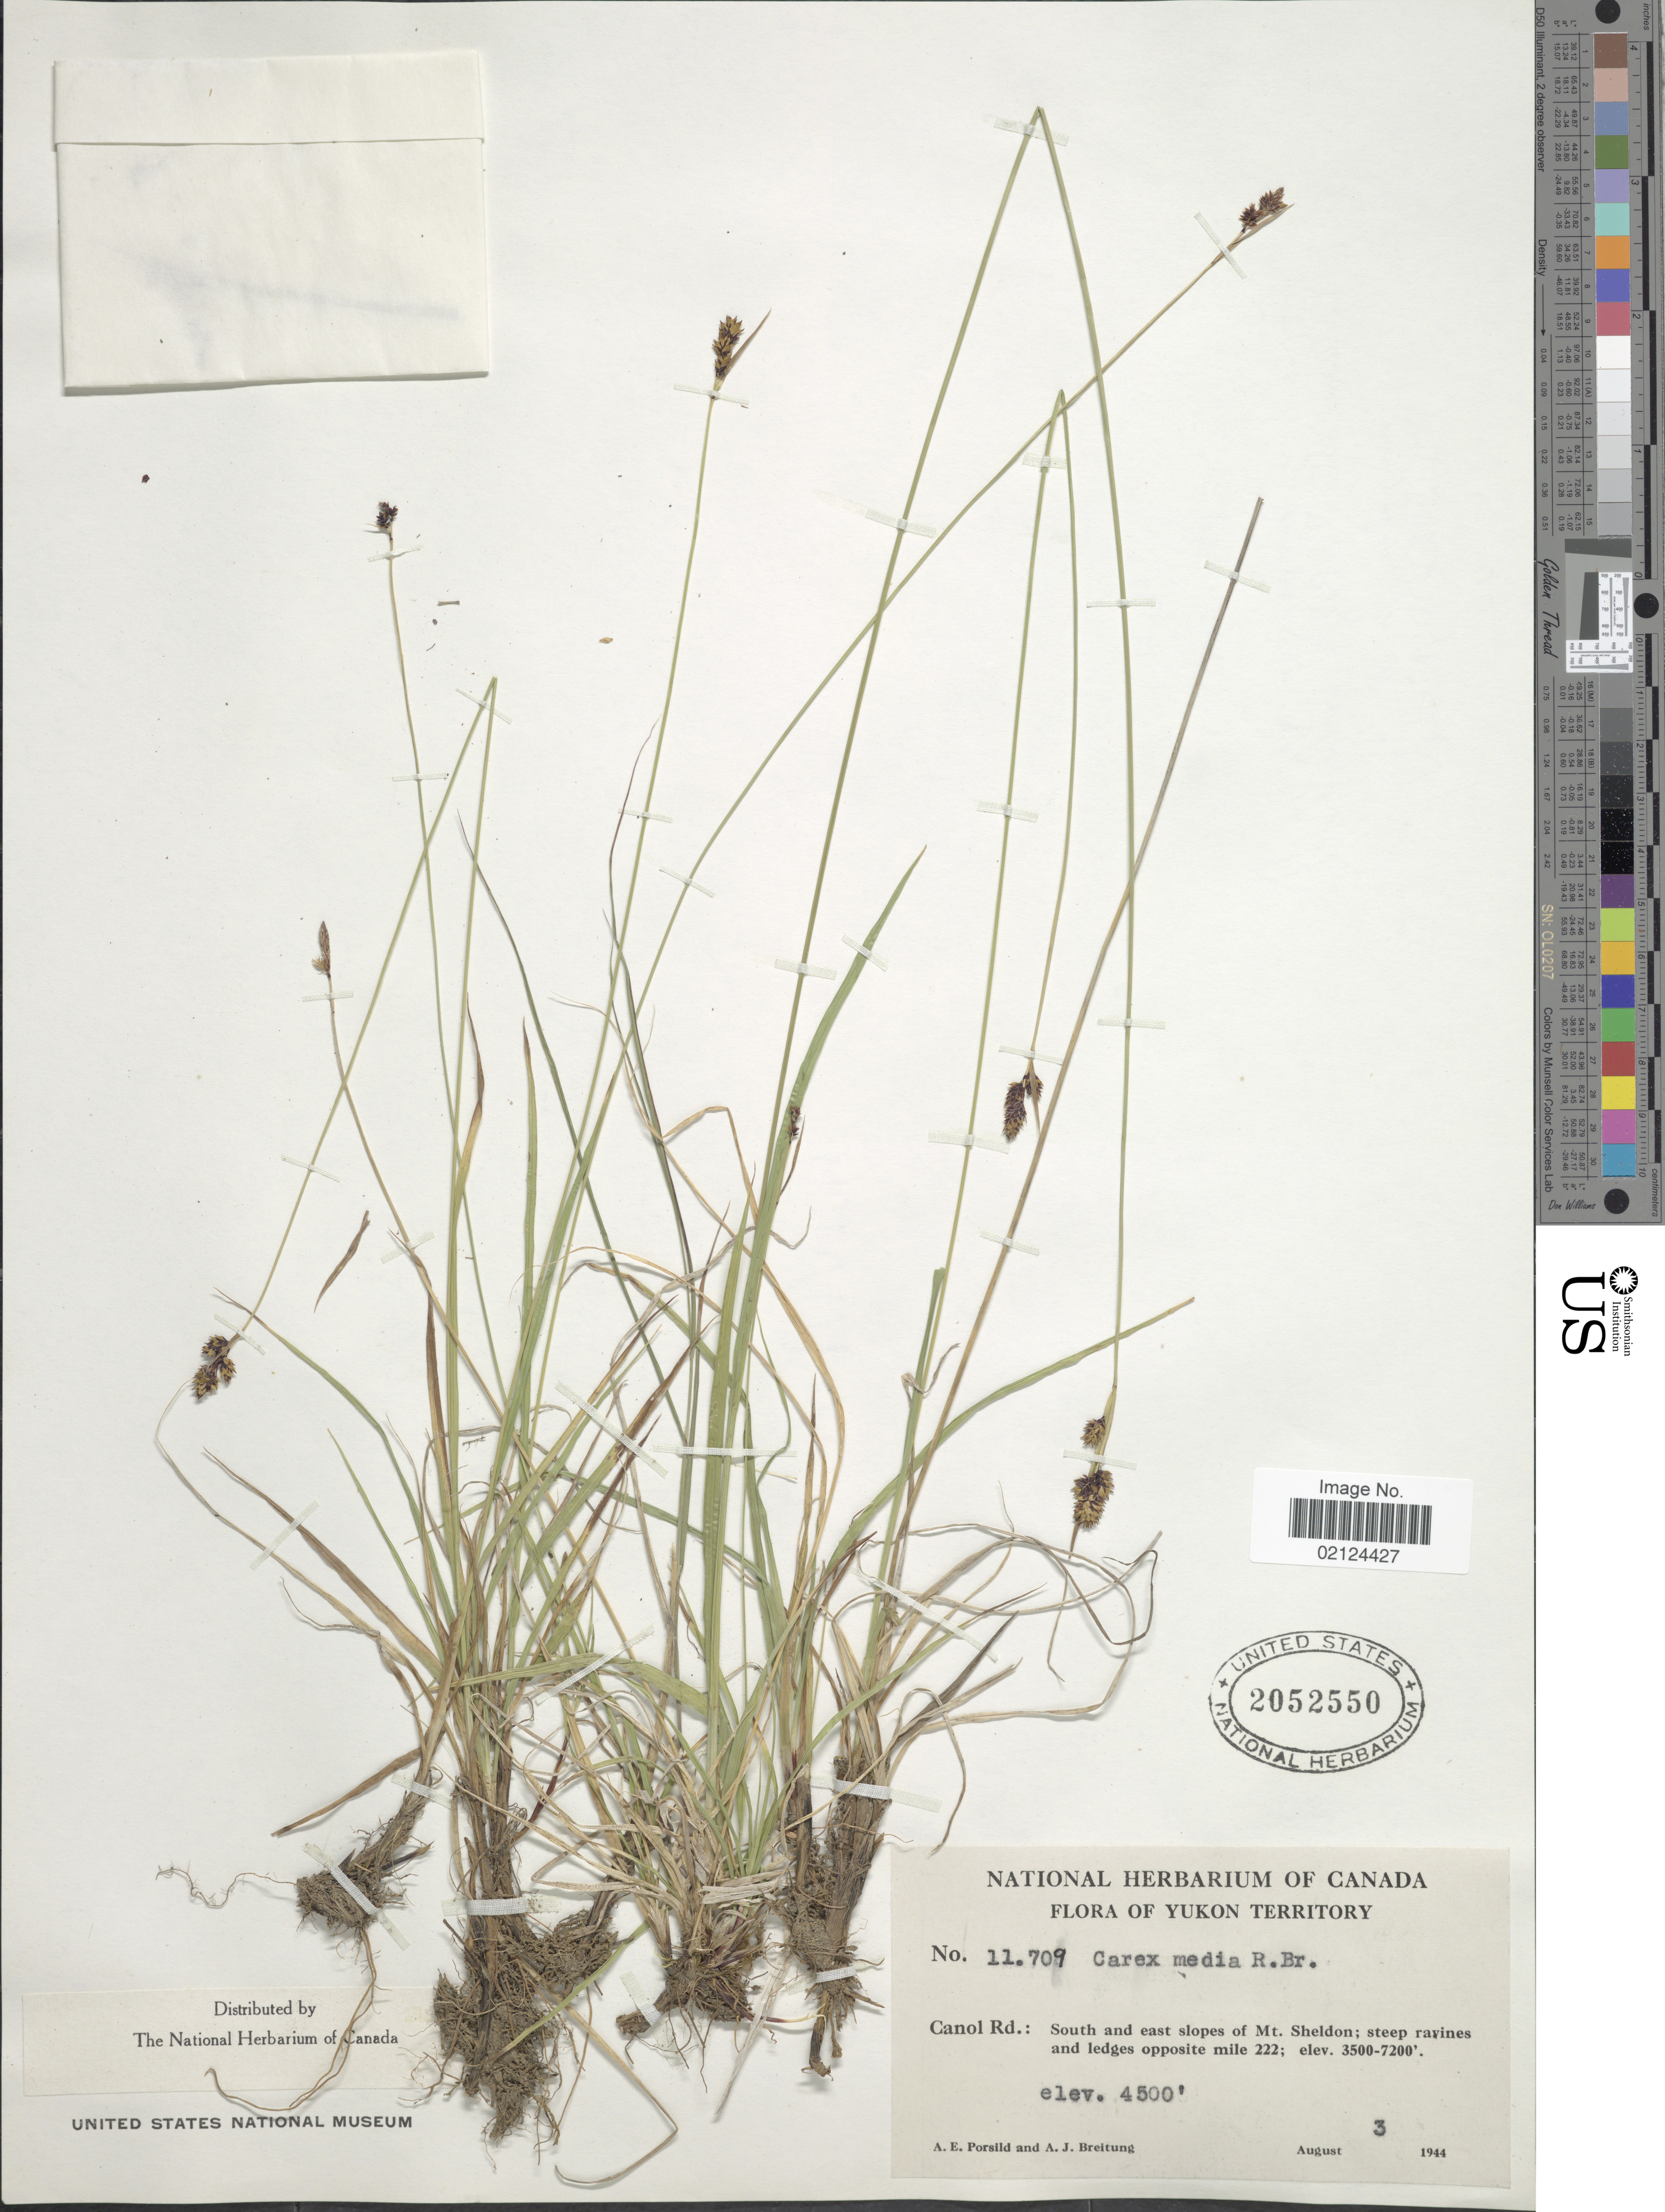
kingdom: Plantae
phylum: Tracheophyta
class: Liliopsida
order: Poales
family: Cyperaceae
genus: Carex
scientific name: Carex media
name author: R. Br.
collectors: A. E. Porsild & A. Breitung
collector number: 11709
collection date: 1944-08-03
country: Canada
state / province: Yukon Territory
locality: Canol Rd.: South and east slopes of Mt. Sheldon, opposite mile 222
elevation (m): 1372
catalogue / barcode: US 2052550